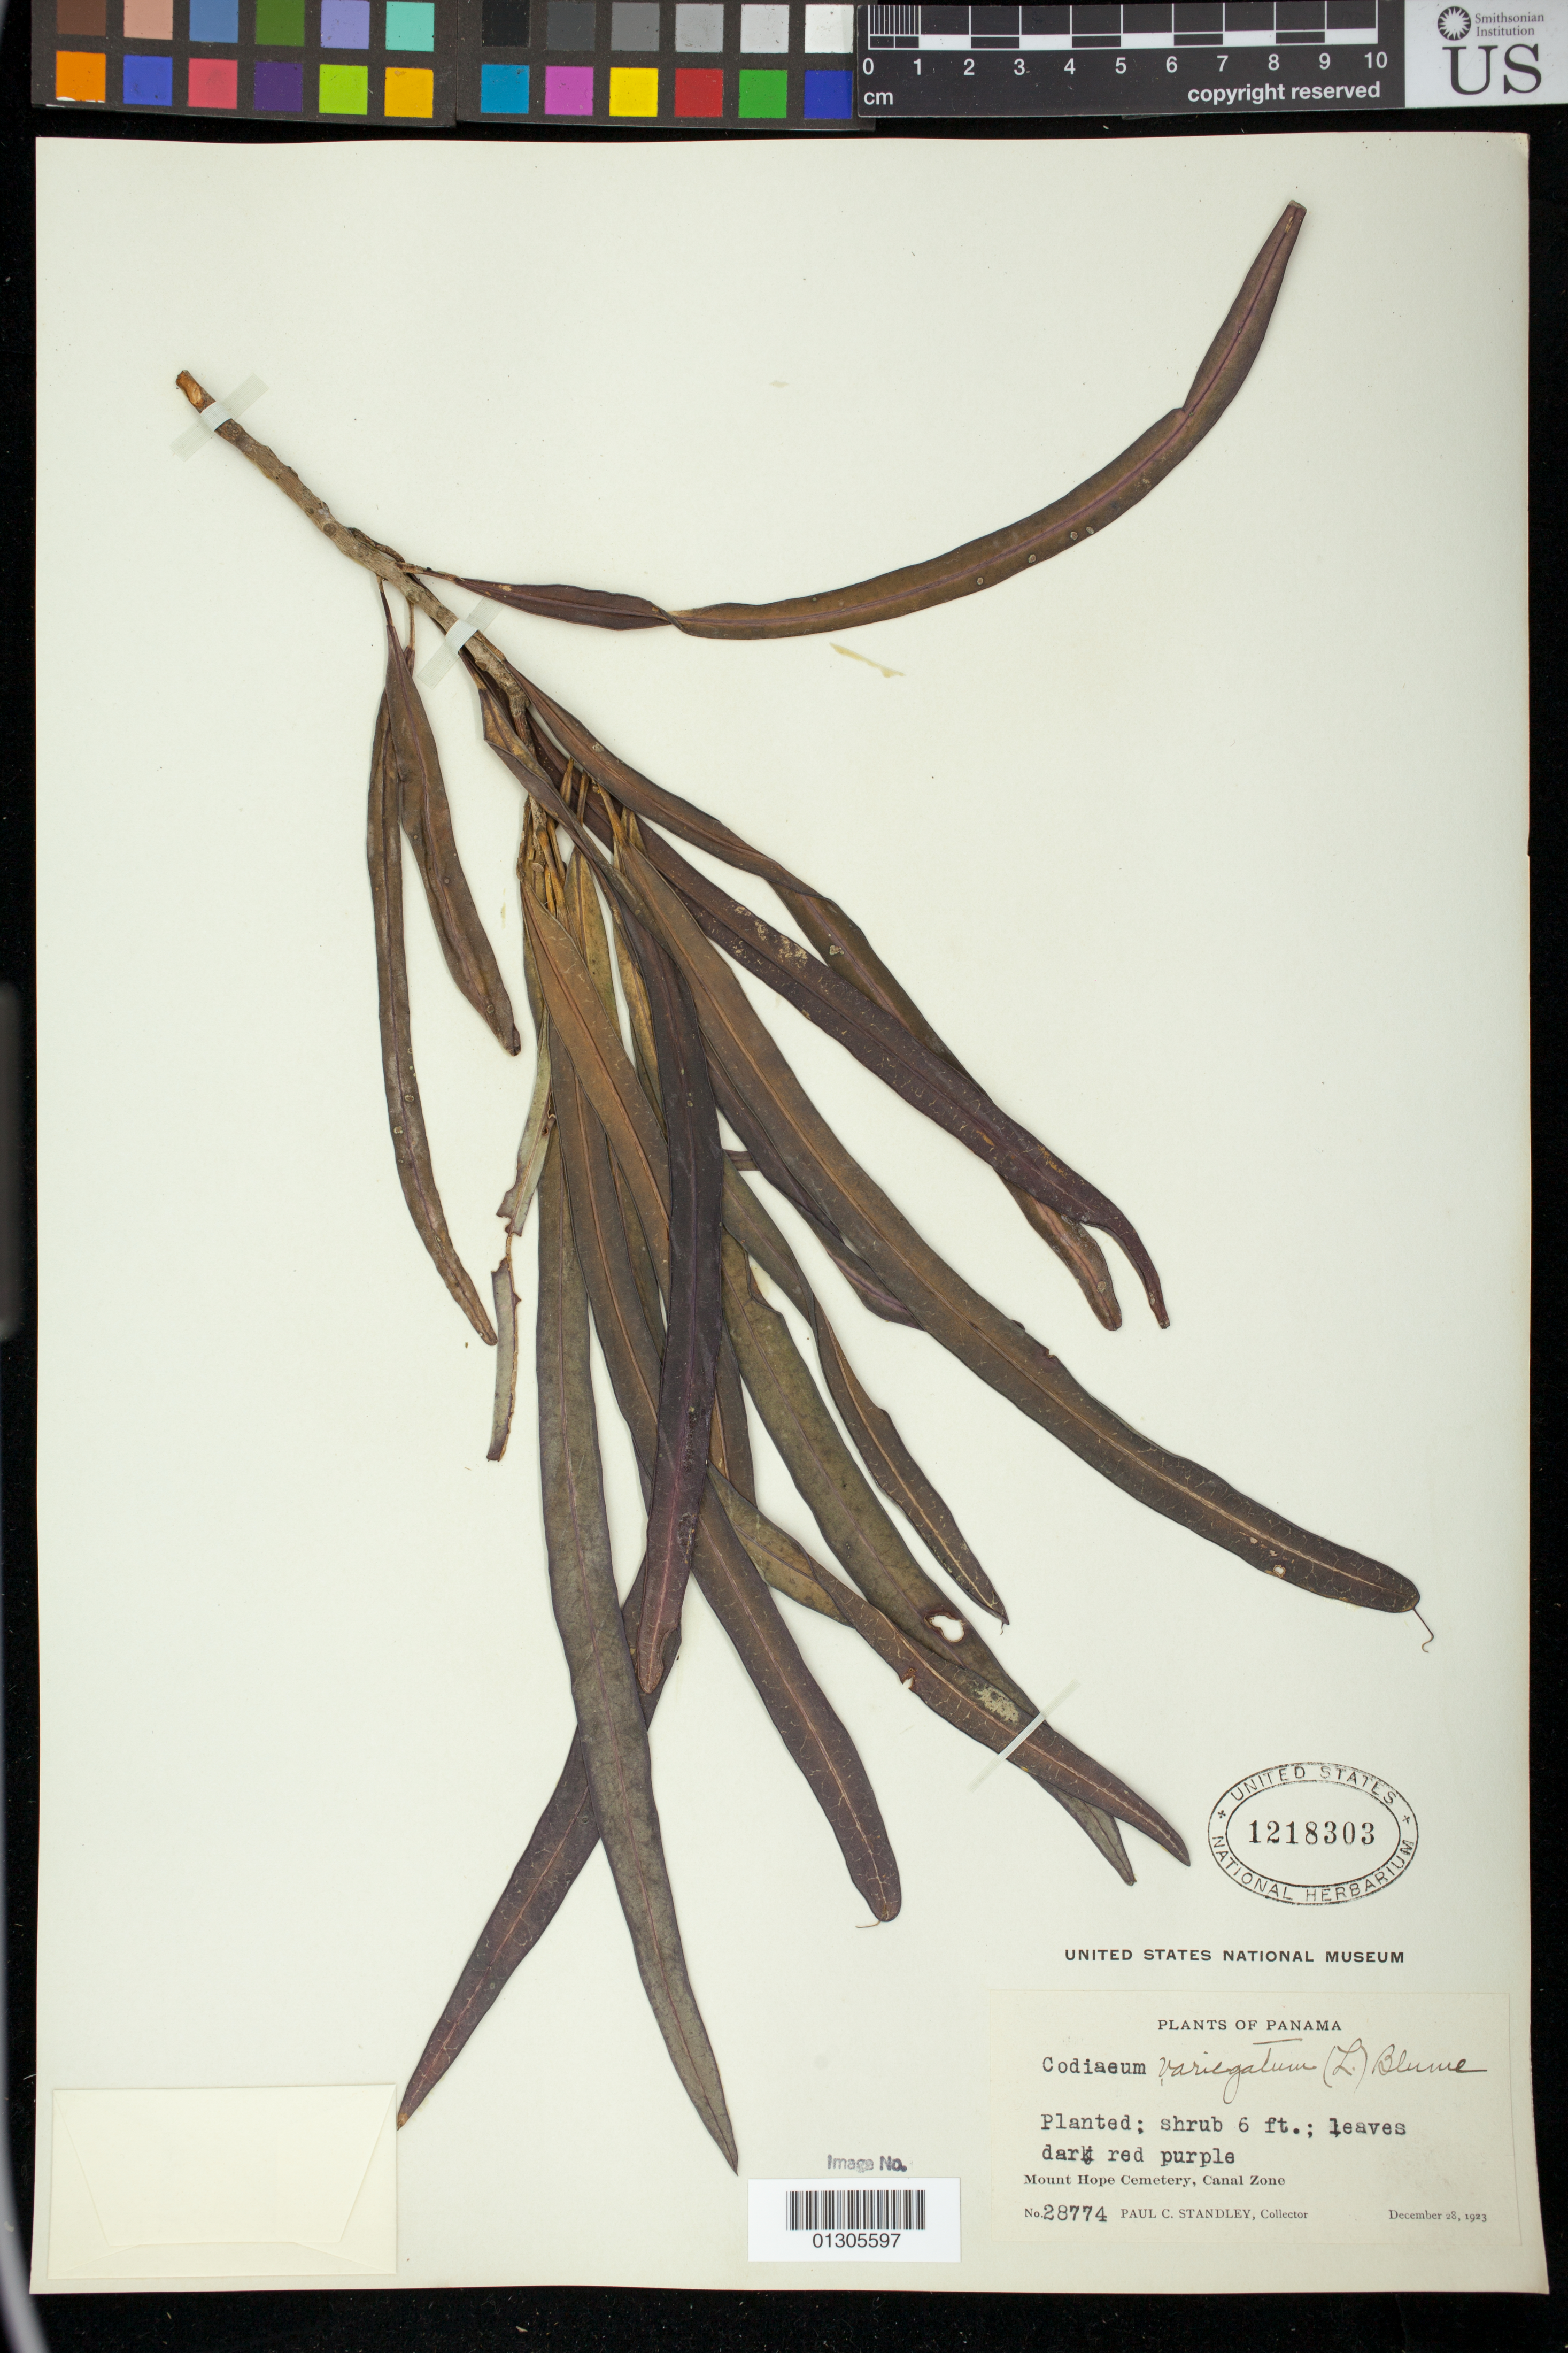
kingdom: Plantae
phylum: Tracheophyta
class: Magnoliopsida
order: Malpighiales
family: Euphorbiaceae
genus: Codiaeum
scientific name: Codiaeum variegatum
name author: (L.) Rumph. ex A. Juss.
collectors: P. C. Standley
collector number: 28774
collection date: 1923-12-28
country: Panama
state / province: Colón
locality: Mount Hope Cemetery, Canal Zone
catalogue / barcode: US 1218303